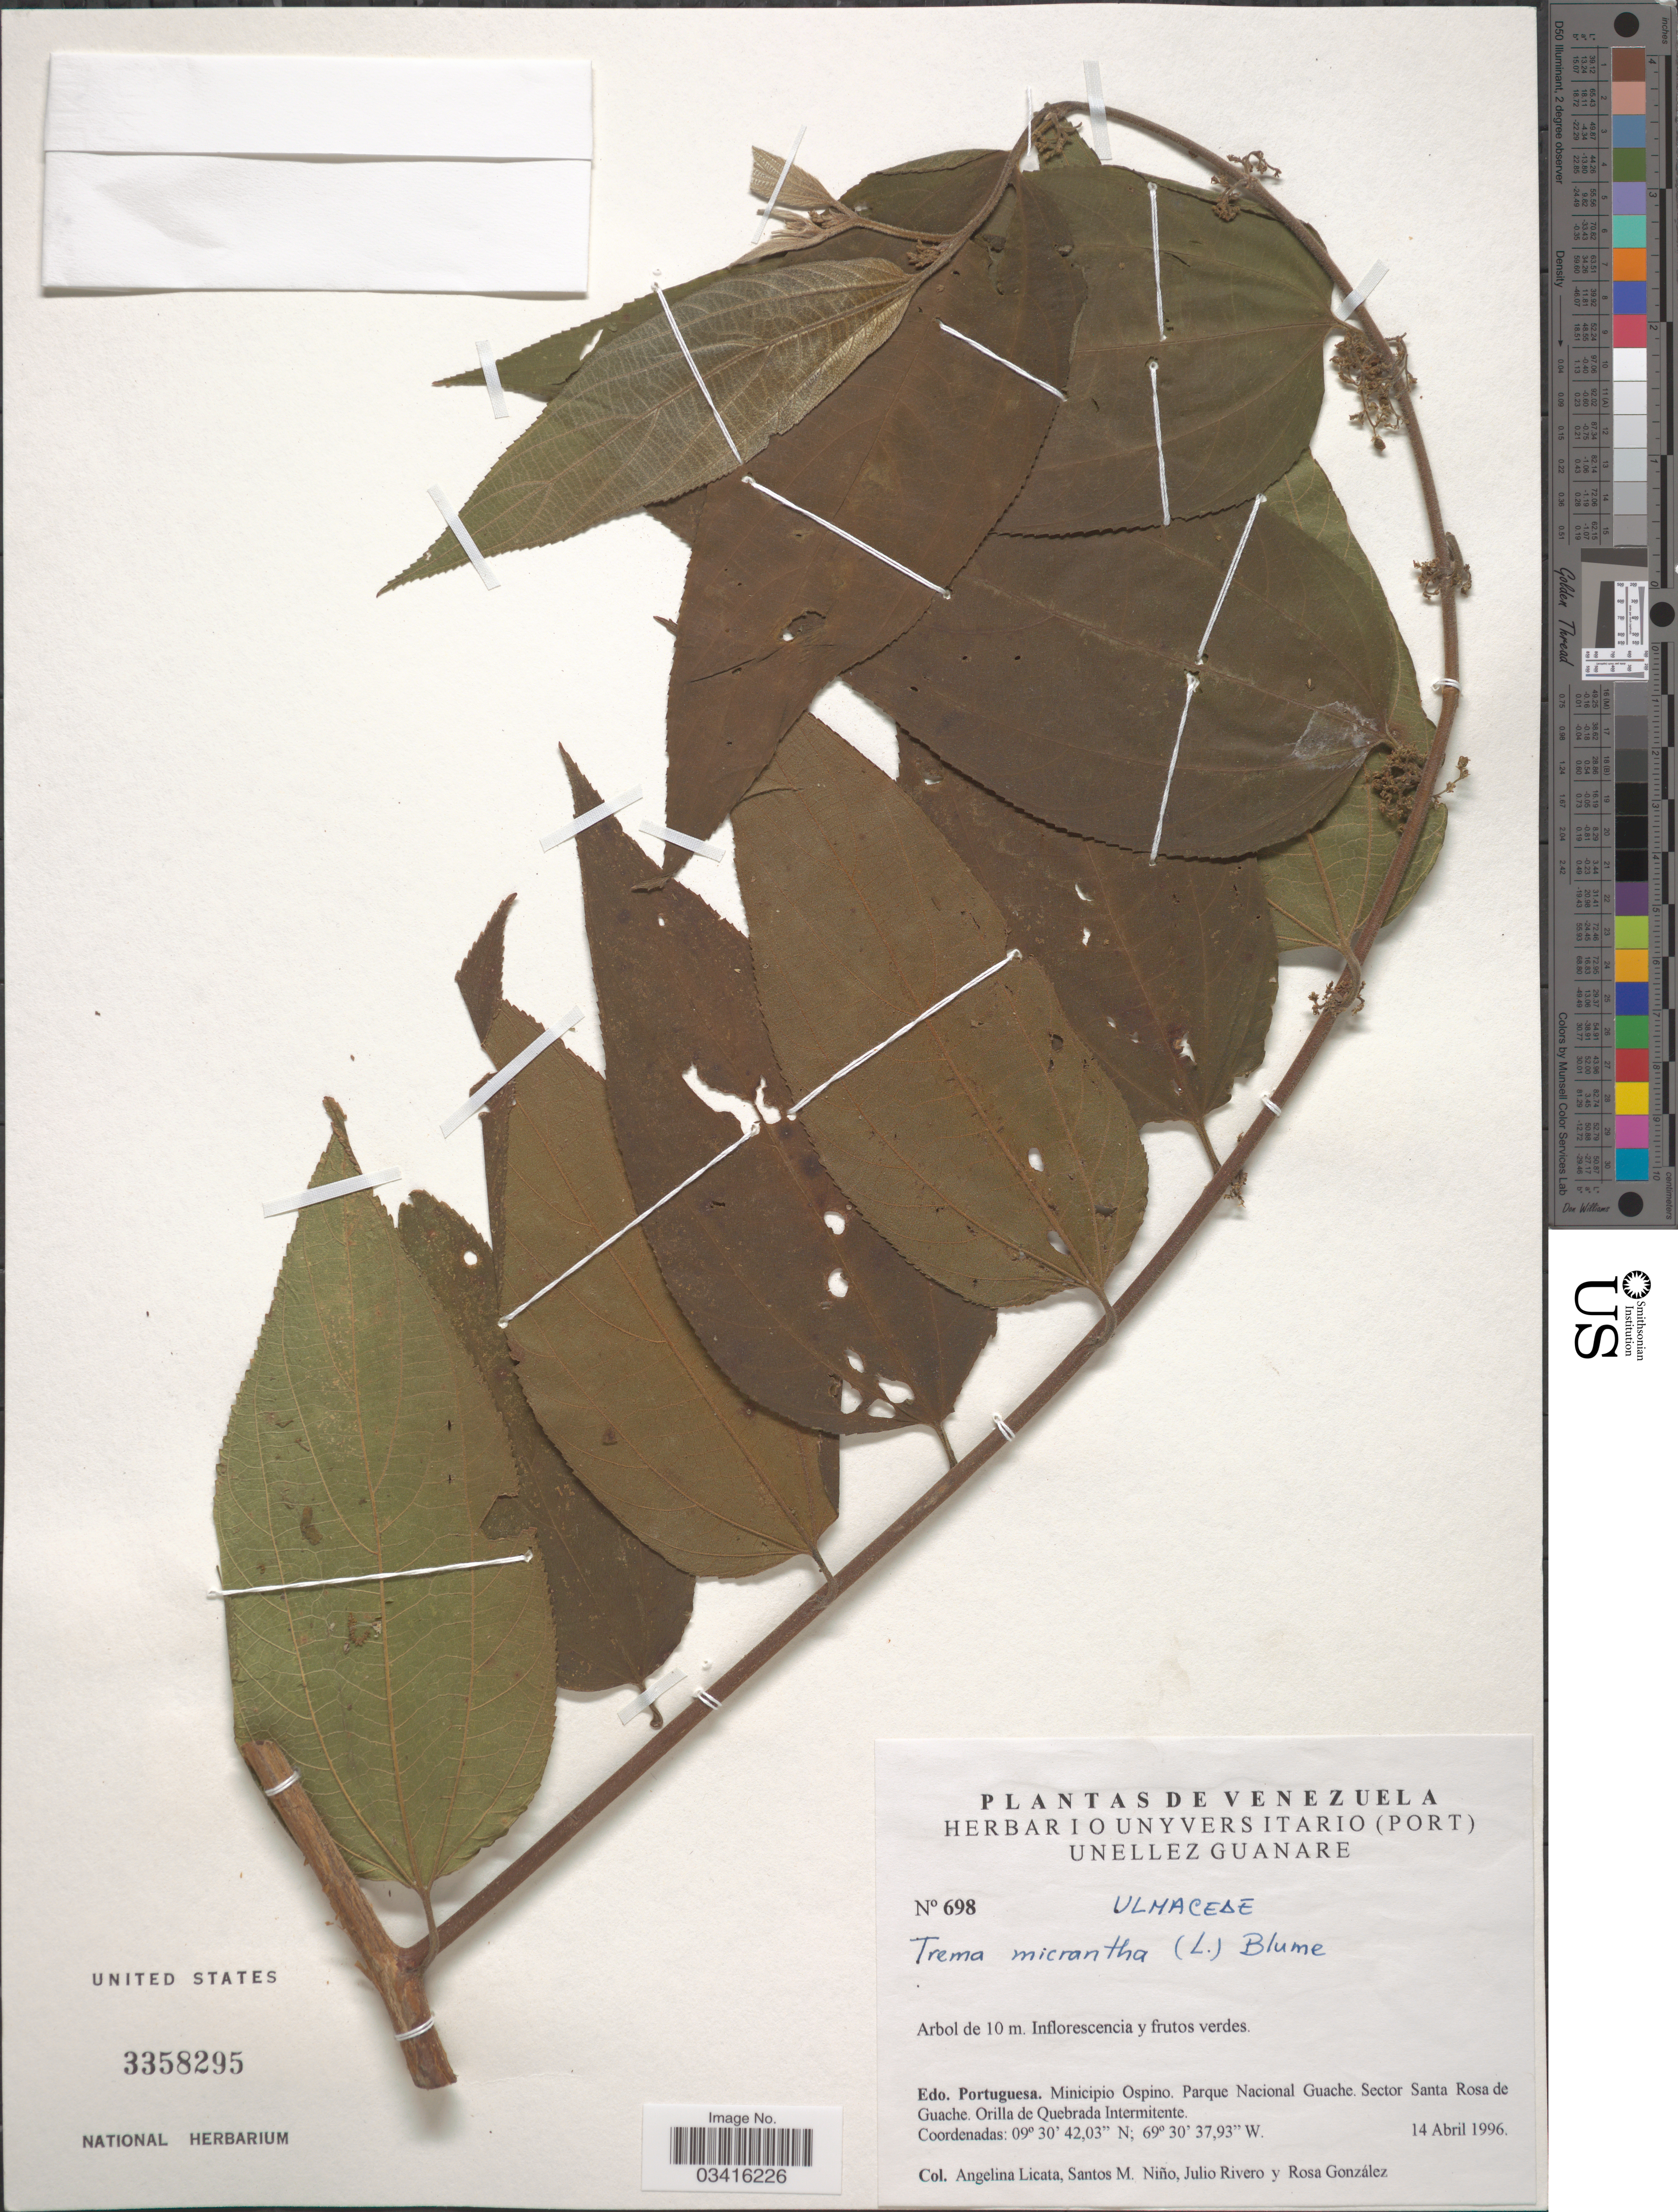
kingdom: Plantae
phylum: Tracheophyta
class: Magnoliopsida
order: Rosales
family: Cannabaceae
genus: Trema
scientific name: Trema micranthum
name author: (L.) Blume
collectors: A. Licata, S. M. Niño, J. Rivero & R. González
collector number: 698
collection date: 1996-04-14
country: Venezuela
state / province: Portuguesa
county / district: Ospino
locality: Parque Nacional Guache. Sector Santa Rosa de Guache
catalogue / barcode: US 3358295